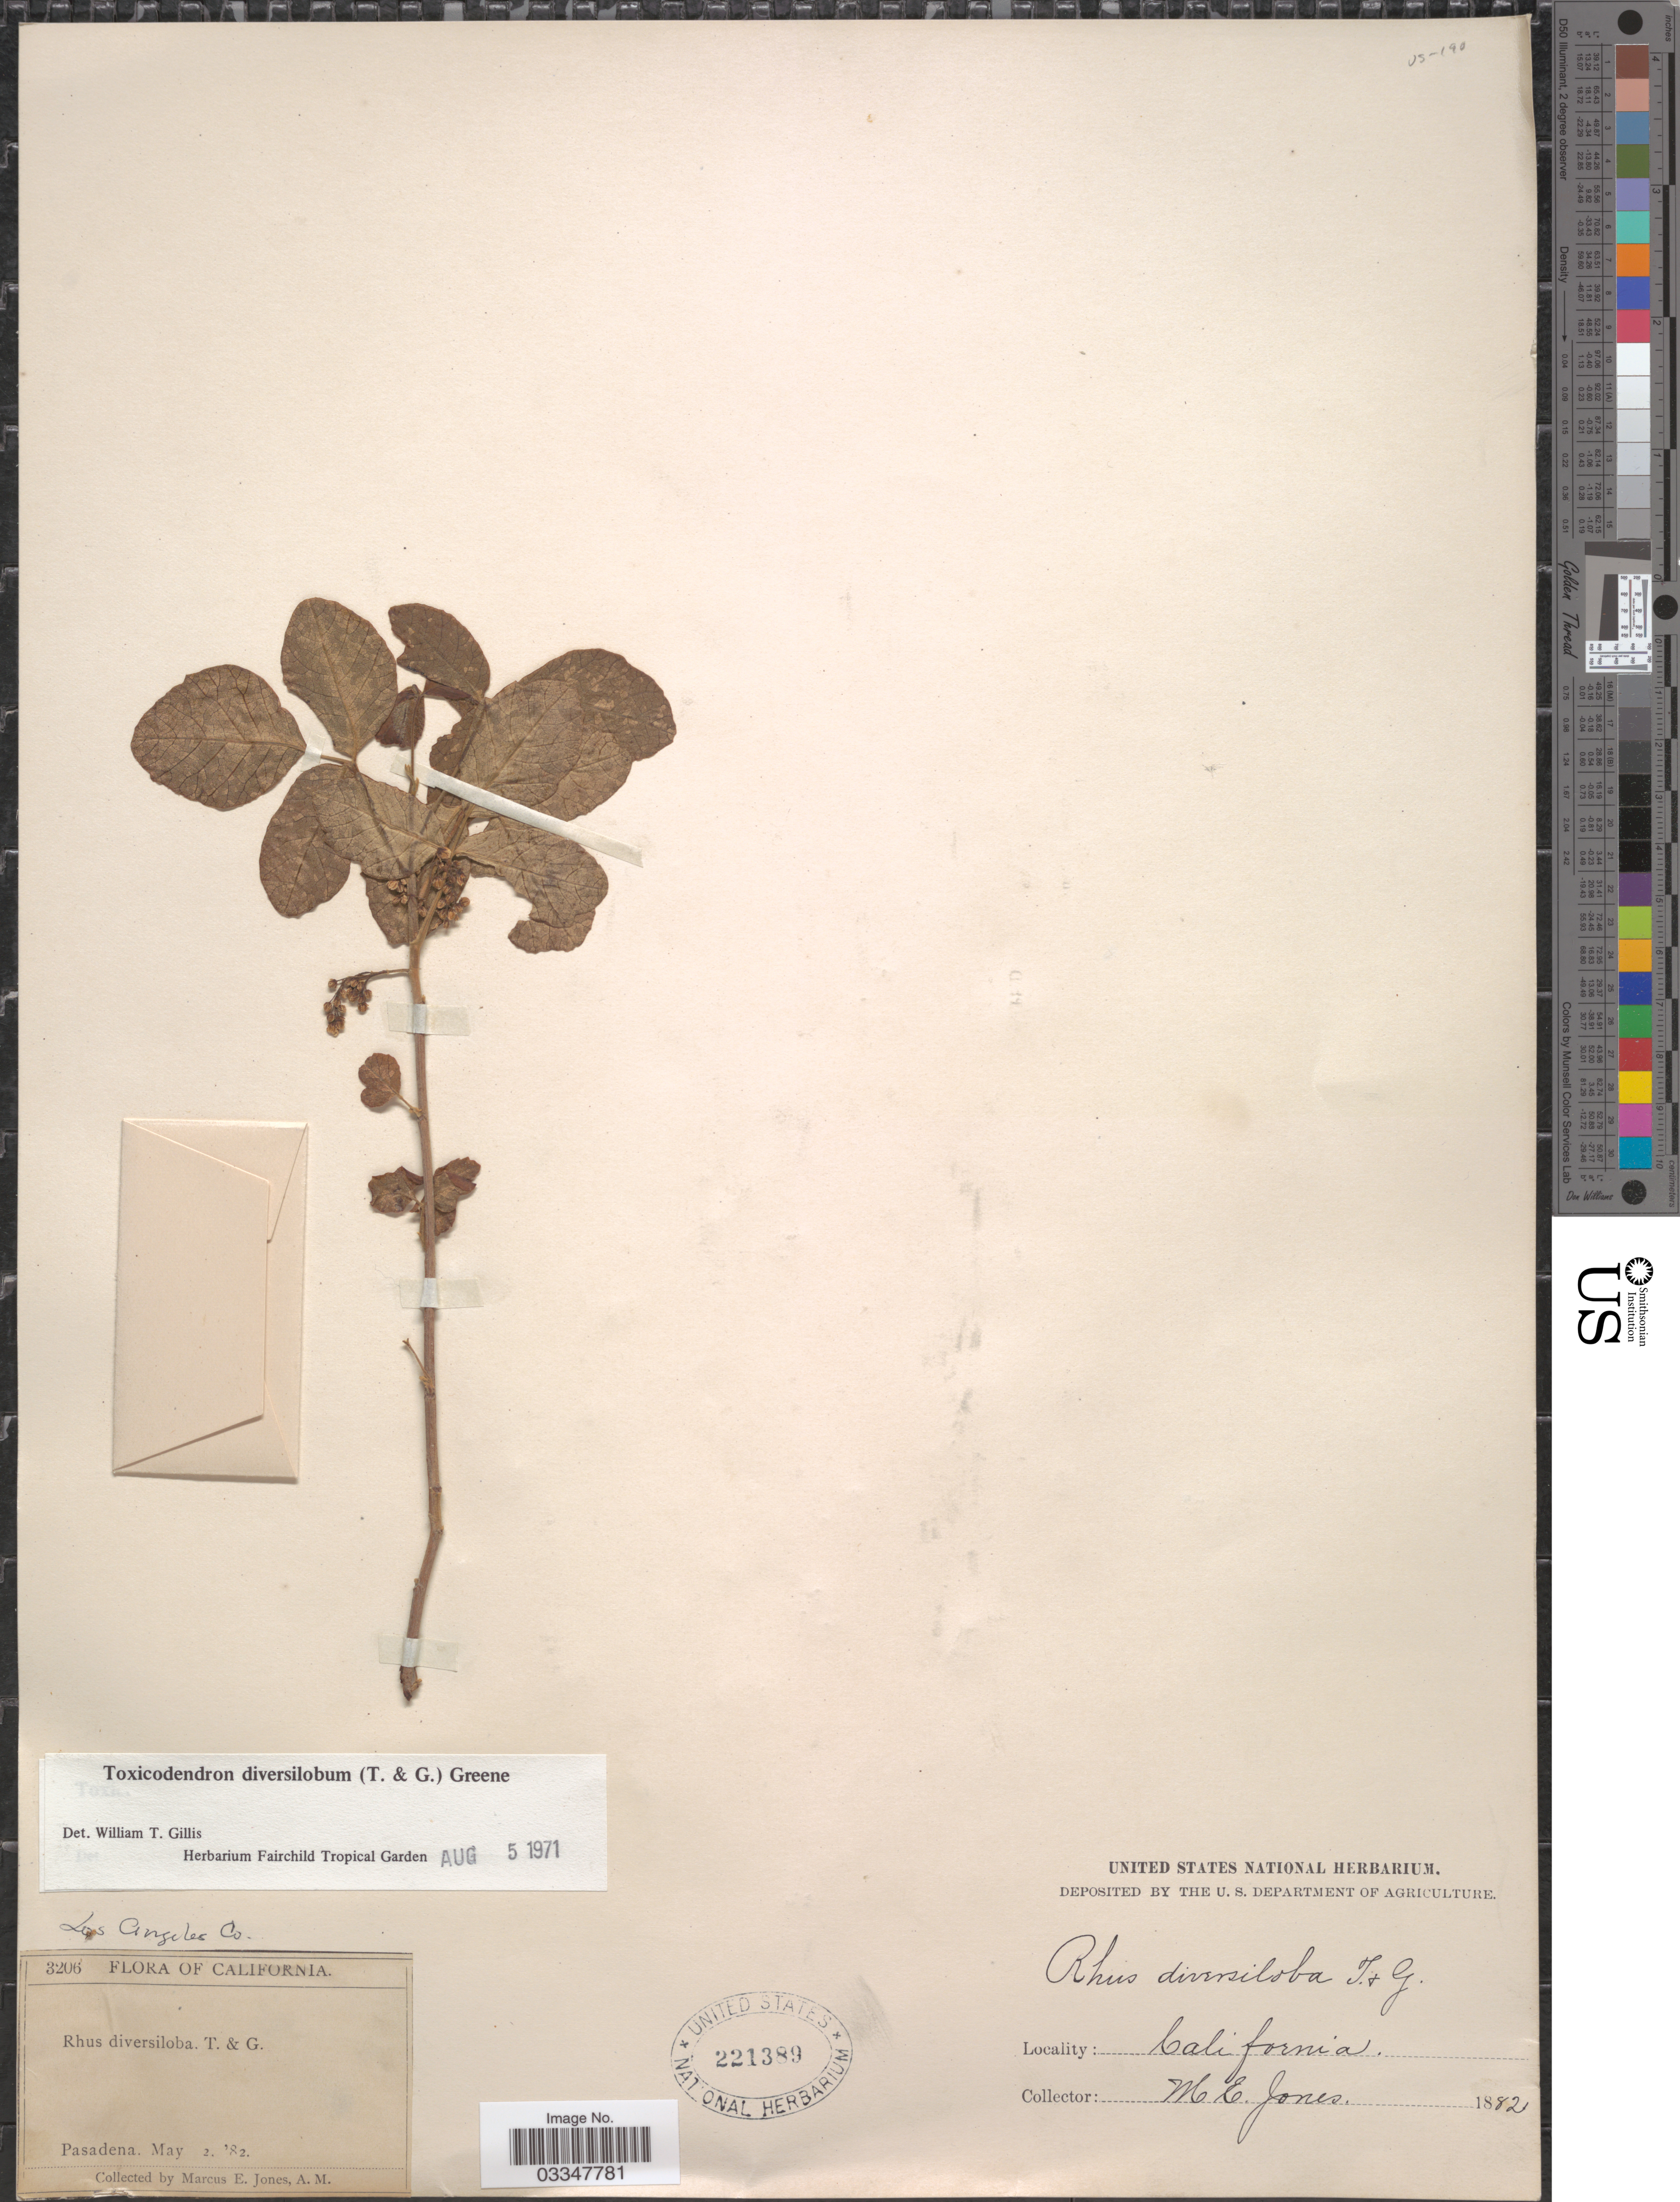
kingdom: Plantae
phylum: Tracheophyta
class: Magnoliopsida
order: Sapindales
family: Anacardiaceae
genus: Toxicodendron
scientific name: Toxicodendron diversilobum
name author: (Torr. & A. Gray) Greene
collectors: M. E. Jones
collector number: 3206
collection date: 1882-05-02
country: United States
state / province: California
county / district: Los Angeles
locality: Pasadena.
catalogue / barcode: US 221389